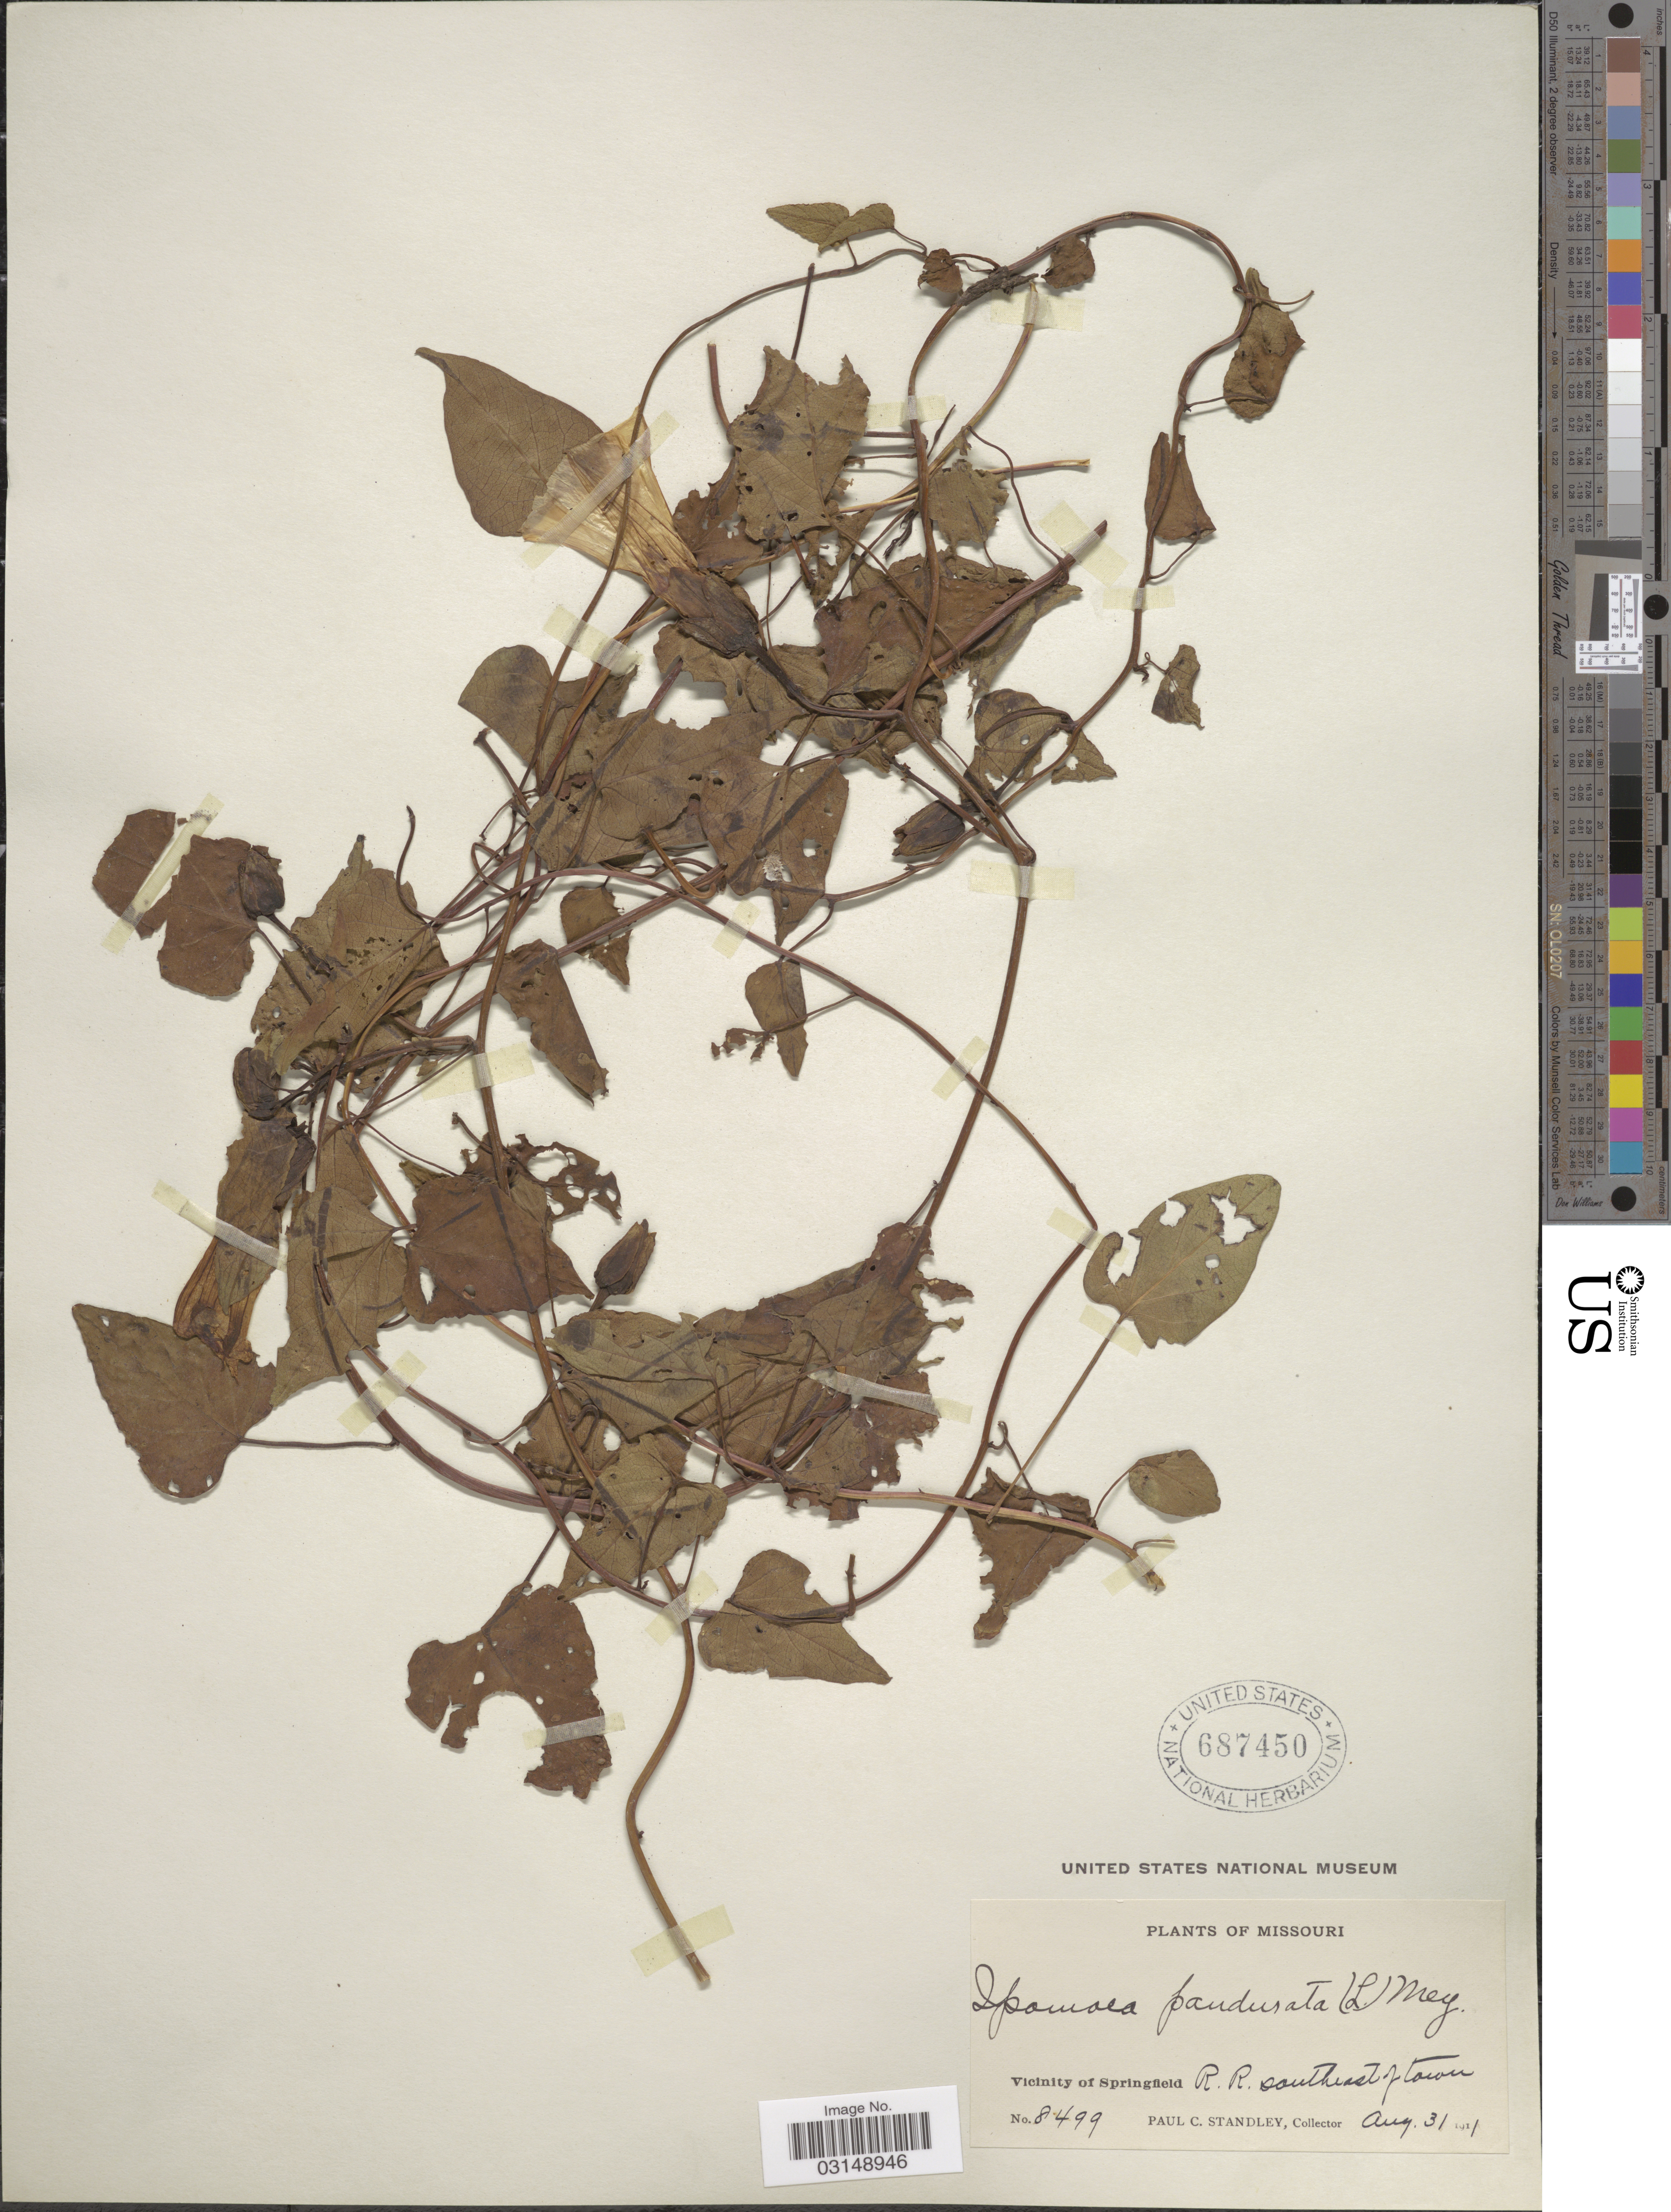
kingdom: Plantae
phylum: Tracheophyta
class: Magnoliopsida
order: Solanales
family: Convolvulaceae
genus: Ipomoea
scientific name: Ipomoea pandurata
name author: (L.) G. Mey.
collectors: P. C. Standley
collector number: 8499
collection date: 1911-08-31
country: United States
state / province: Missouri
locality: Vicinity of Springfield, R.R. Southeast of town.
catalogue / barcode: US 687450